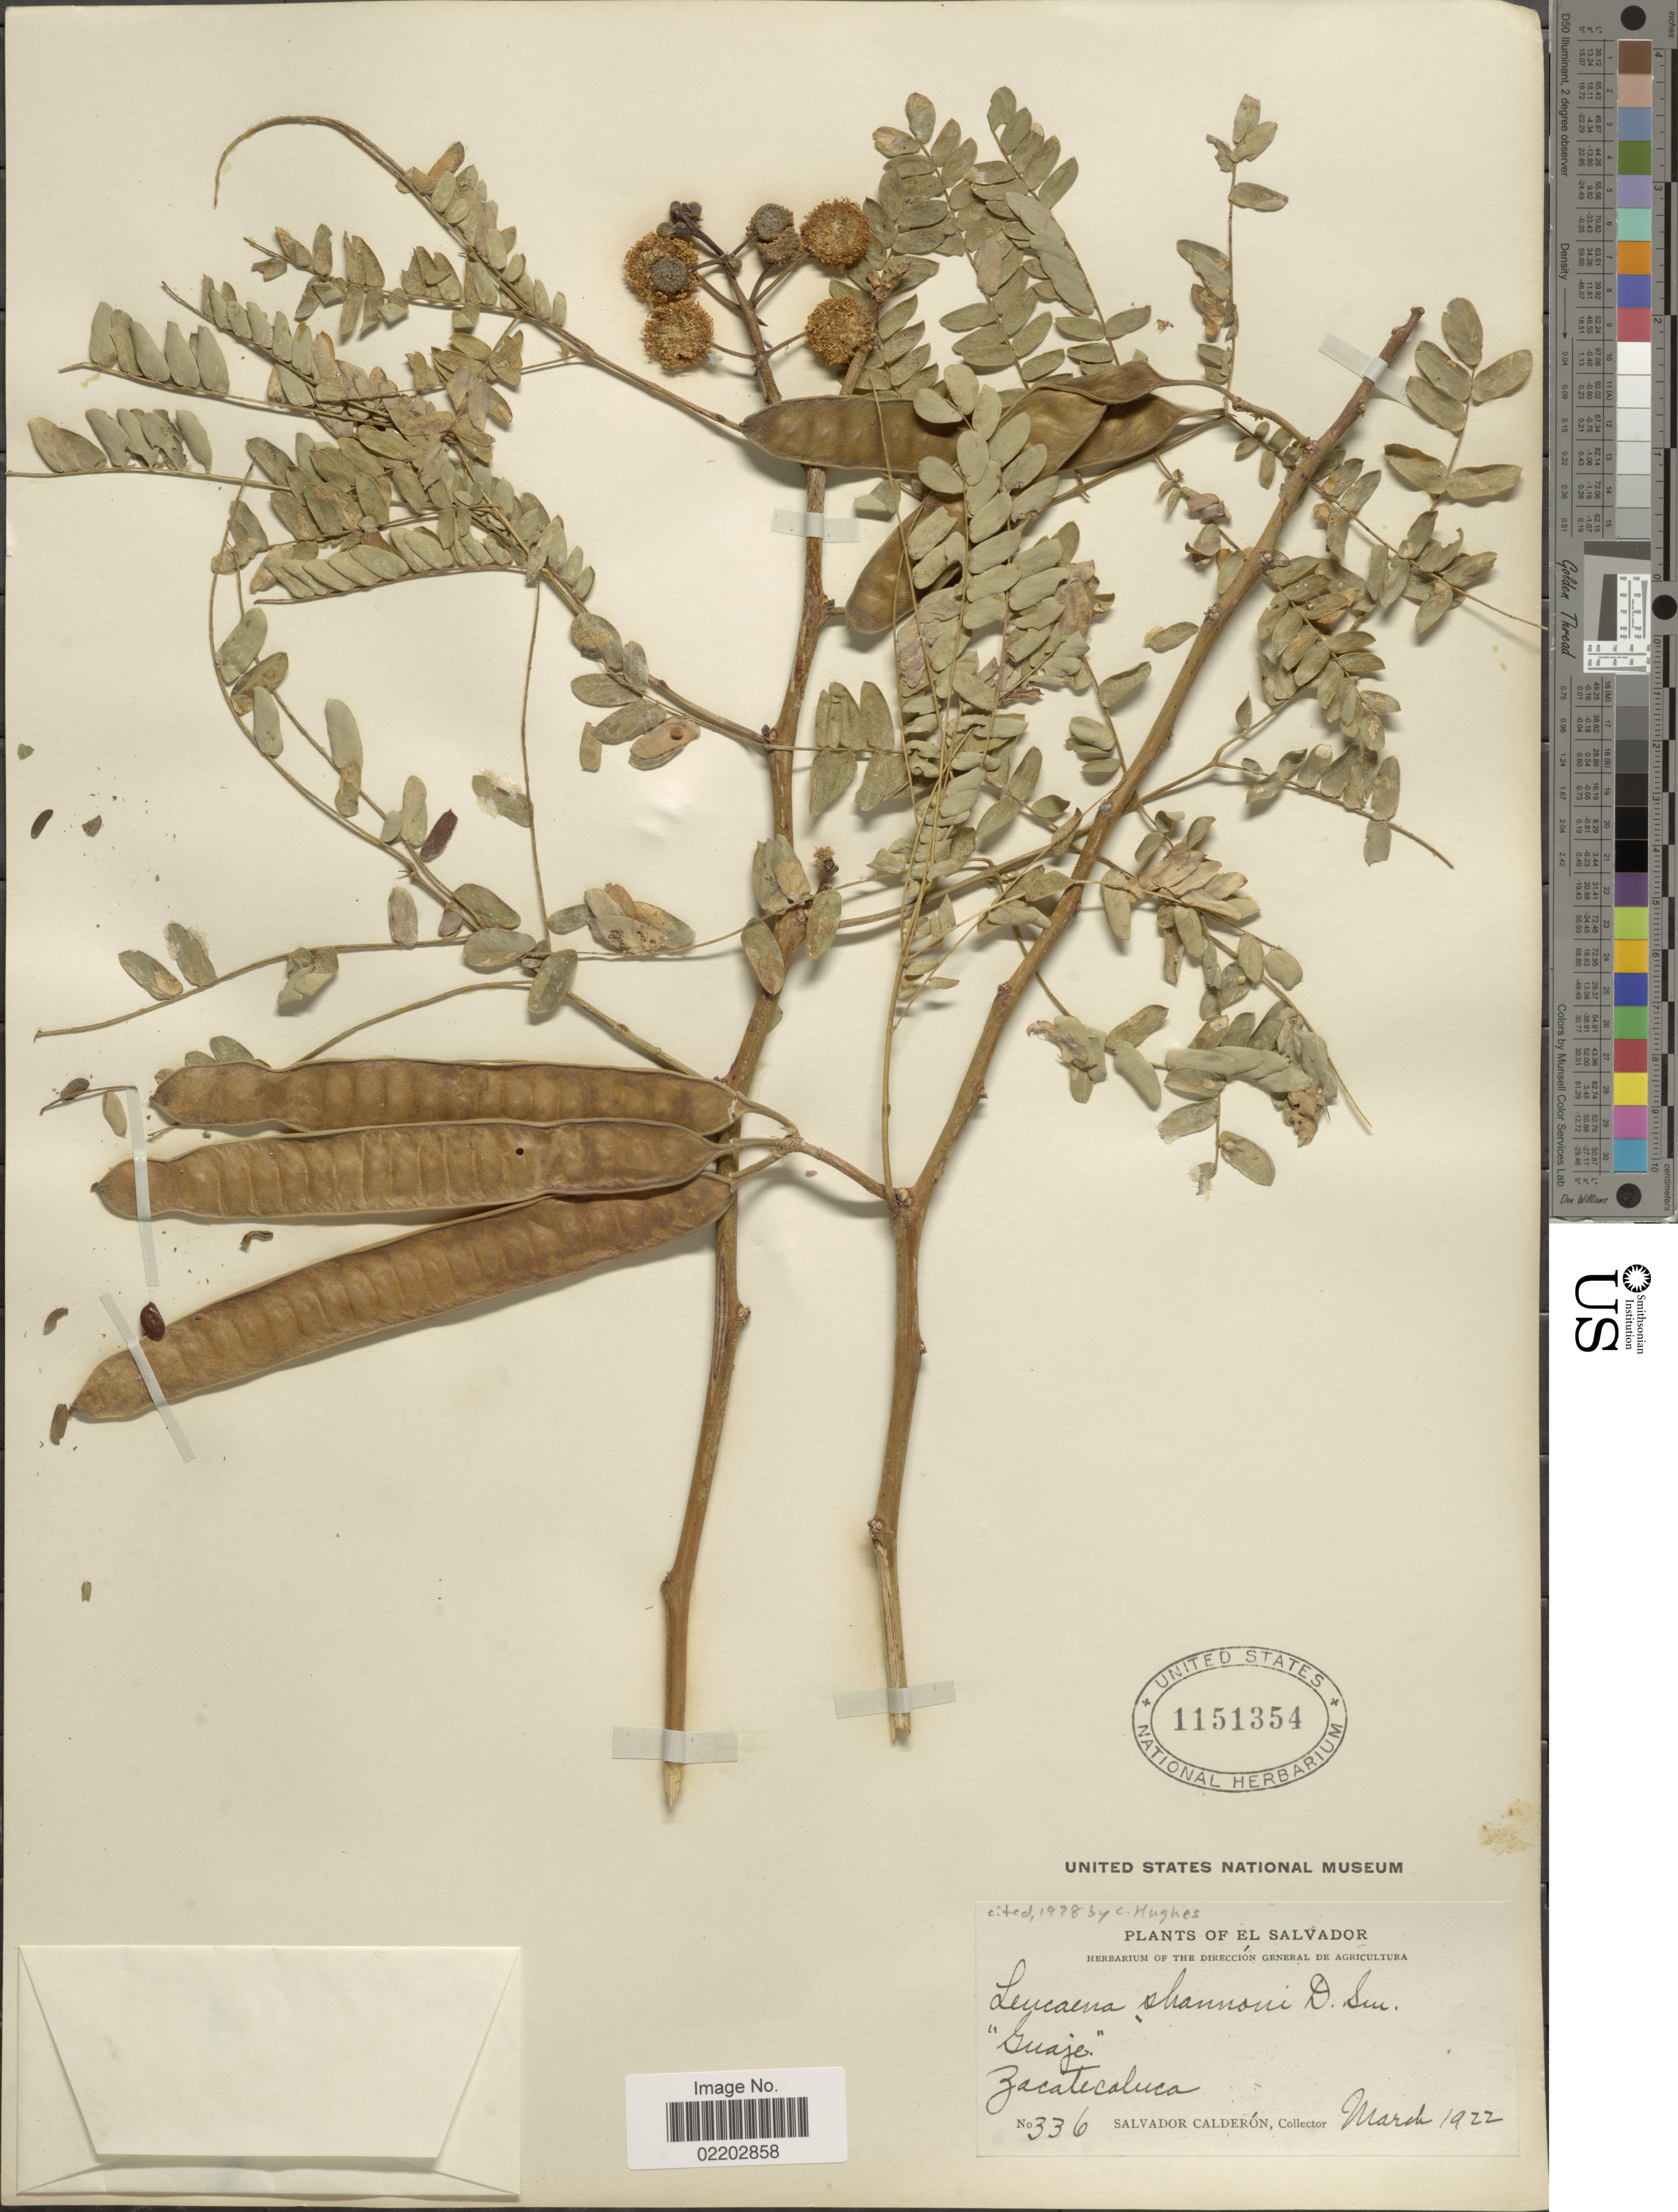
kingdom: Plantae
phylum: Tracheophyta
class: Magnoliopsida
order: Fabales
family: Fabaceae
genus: Leucaena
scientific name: Leucaena shannonii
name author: Donn. Sm.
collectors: S. Calderón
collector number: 336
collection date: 1922-03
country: El Salvador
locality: Zacatecaluca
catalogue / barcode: US 1151354